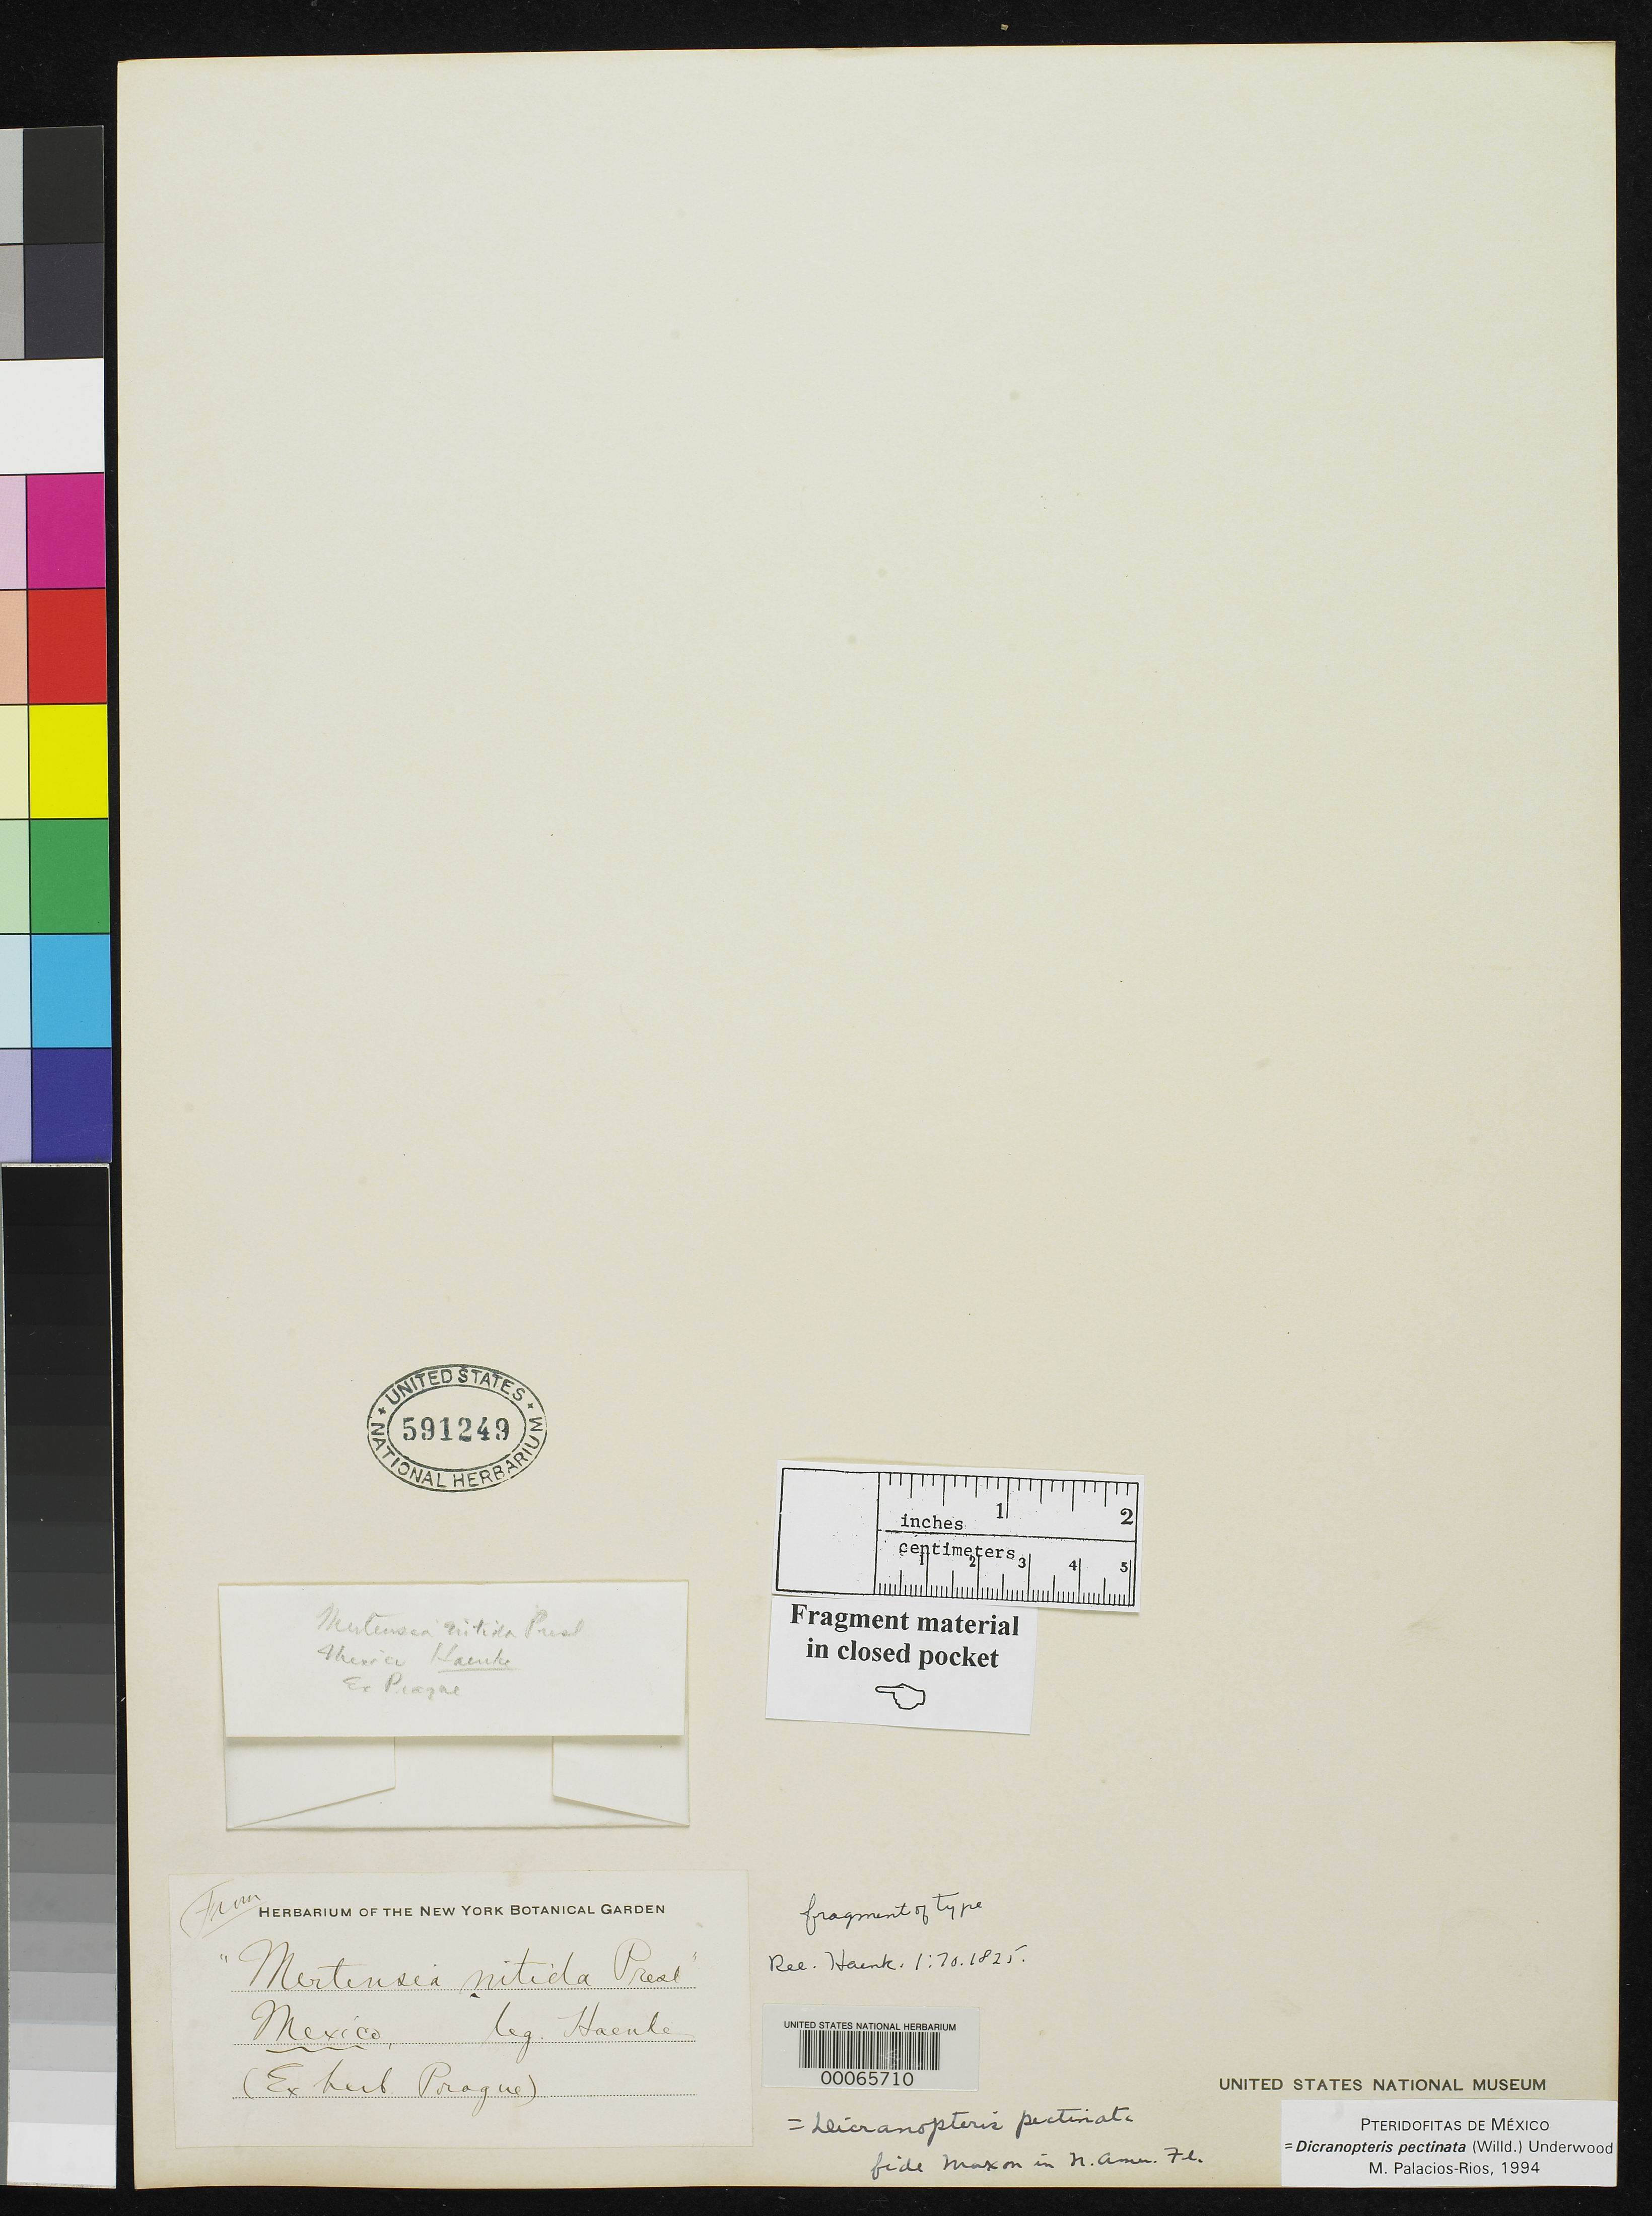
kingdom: Plantae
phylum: Tracheophyta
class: Polypodiopsida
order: Gleicheniales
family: Gleicheniaceae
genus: Mertensia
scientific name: Mertensia nitida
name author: C. Presl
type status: Type Fragment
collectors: T. P. X. Haenke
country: Mexico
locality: E of Monserrat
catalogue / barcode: US 591249